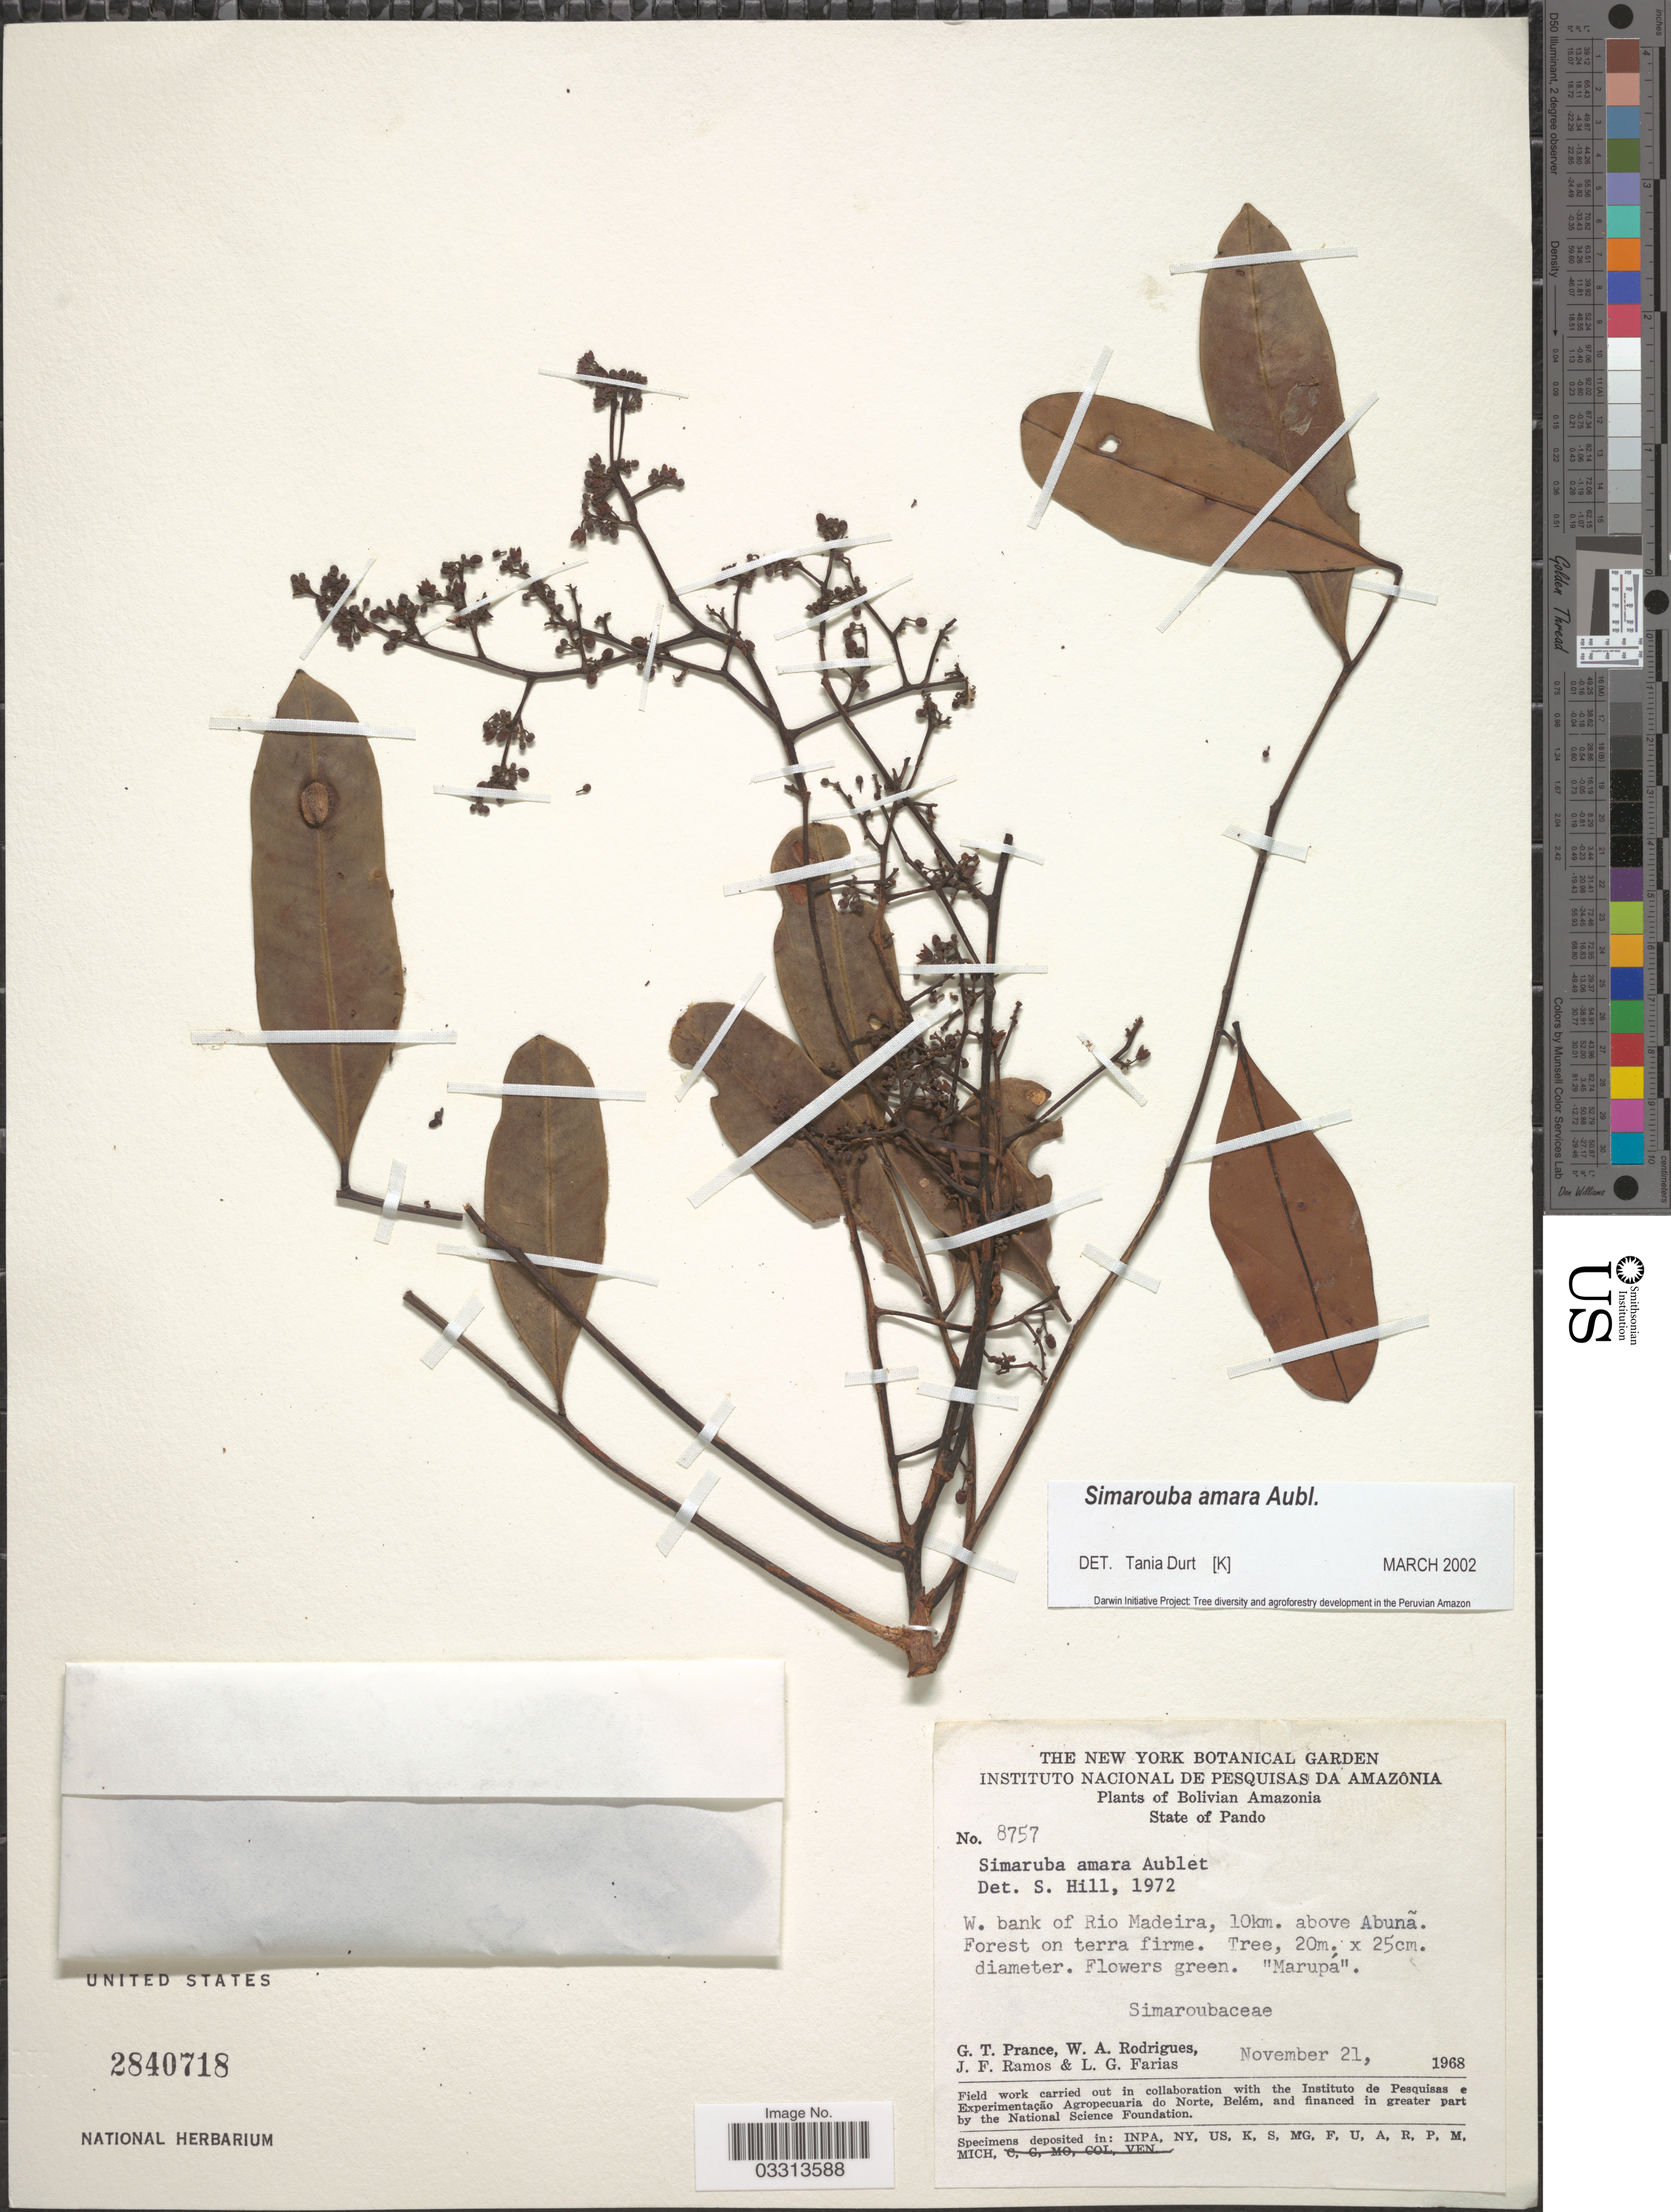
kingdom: Plantae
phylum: Tracheophyta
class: Magnoliopsida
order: Sapindales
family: Simaroubaceae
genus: Simarouba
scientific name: Simarouba amara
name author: Aubl.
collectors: G. T. Prance, W. A. Rodrigues, J. F. Ramos & L. G. Farias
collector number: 8757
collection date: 1968-11-21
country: Bolivia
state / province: Pando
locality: Bolivian Amazonia, W. bank of Rio Madeira, 10 km. above Abuña.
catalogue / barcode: US 2840718